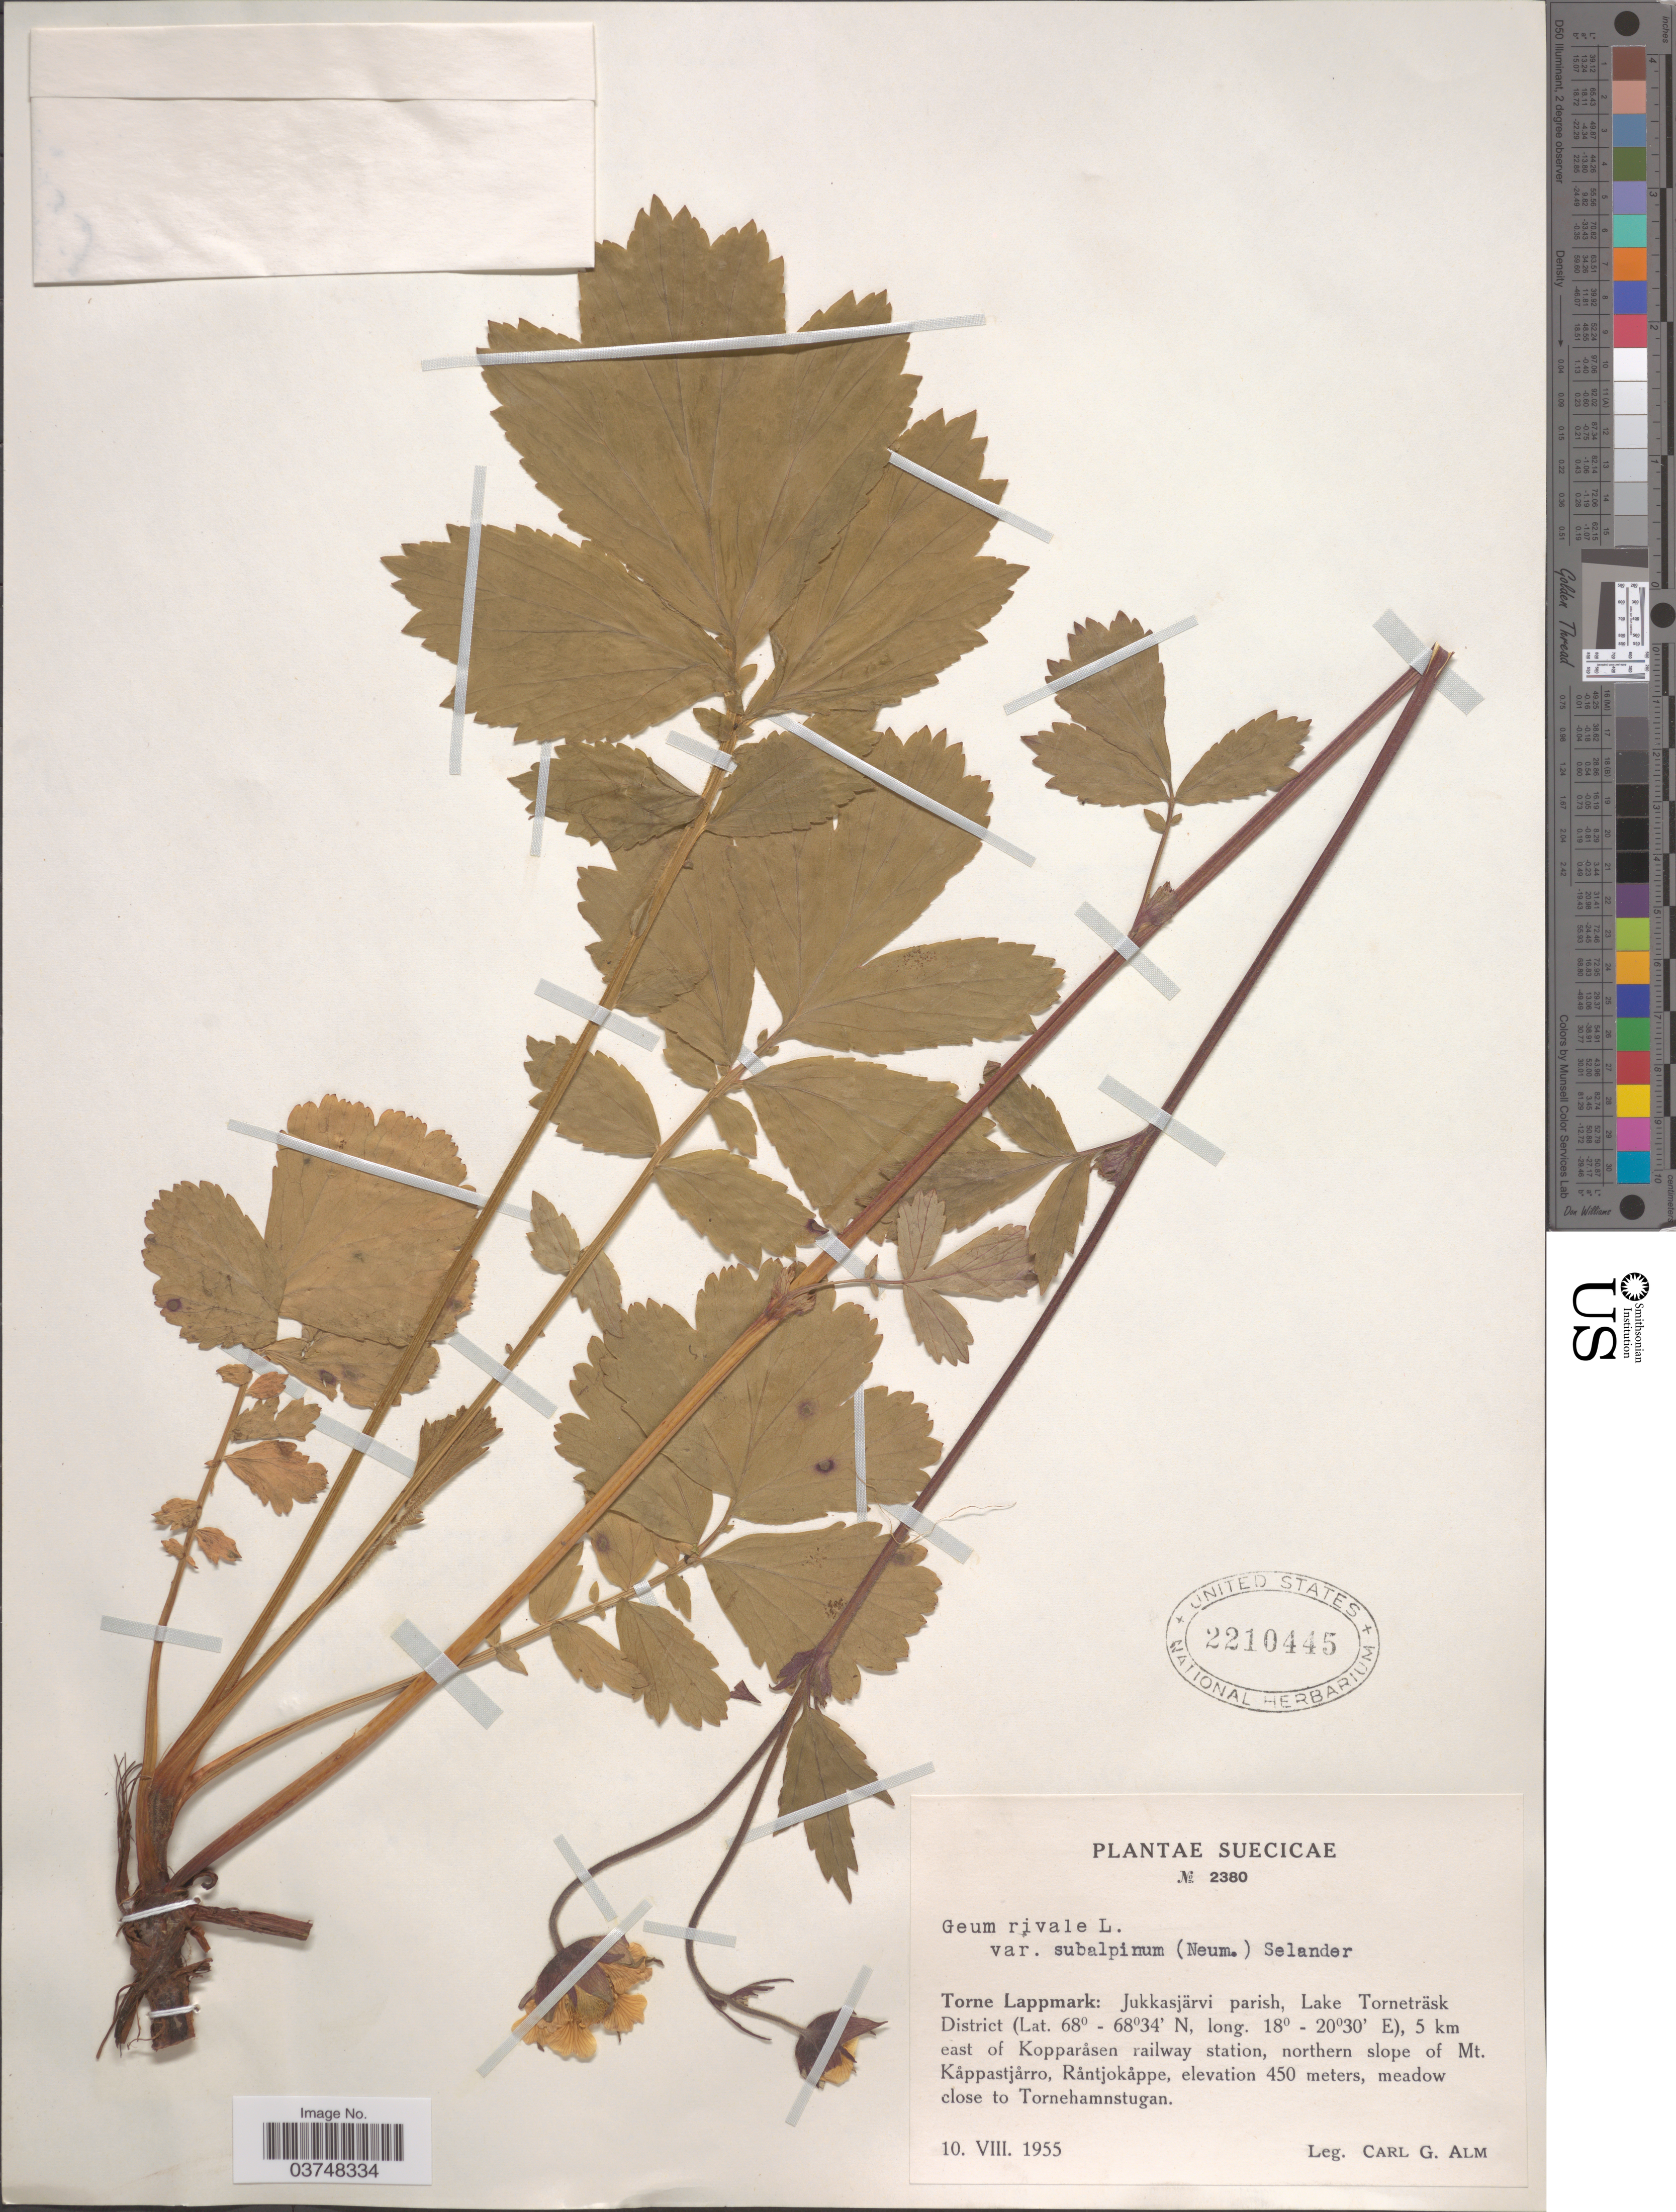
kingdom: Plantae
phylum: Tracheophyta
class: Magnoliopsida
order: Rosales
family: Rosaceae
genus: Geum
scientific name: Geum rivale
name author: L.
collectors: C. G. Alm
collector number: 2380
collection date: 1955-08-10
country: Sweden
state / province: Norrbotten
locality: Suecicae. Torne Lappmark: Jukkasjärvi parish, Lake Torneträsk district, 5 km east of Kopparåsen railway station, northern slope of Mt. Kåppastjårro, Råntjokåppe, meadow cloes to Tornehamnstugan.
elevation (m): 450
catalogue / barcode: US 2210445